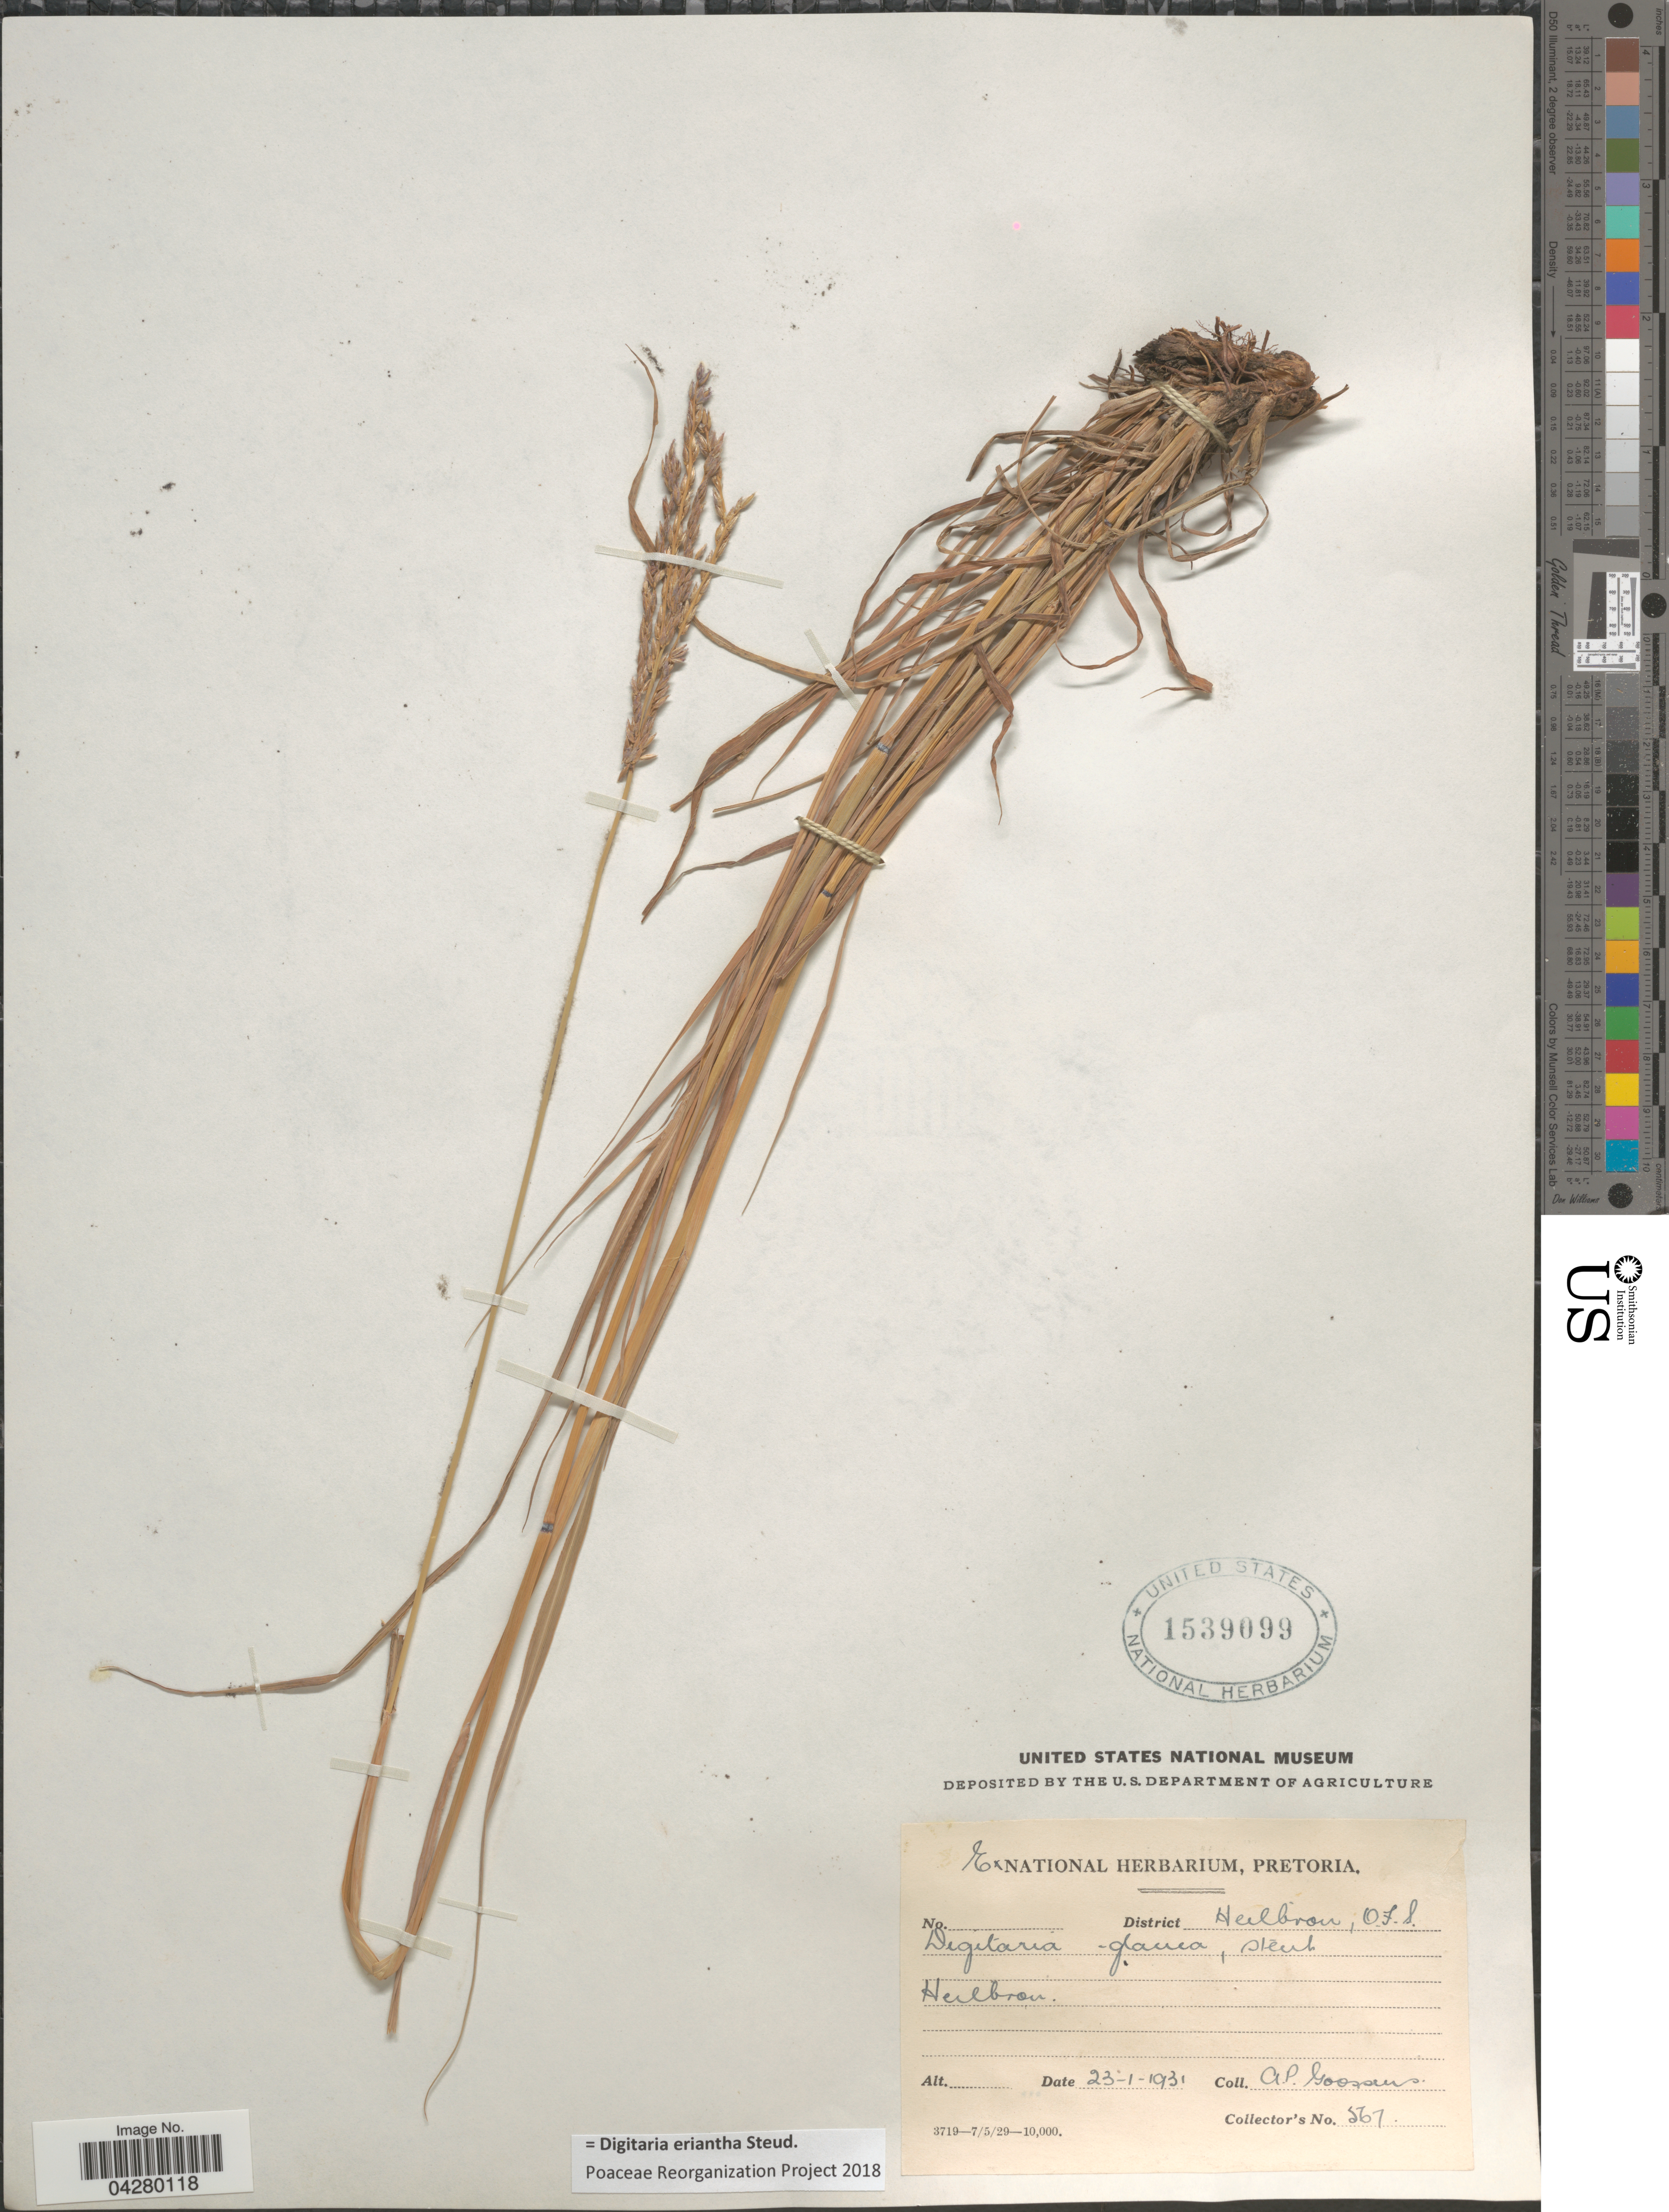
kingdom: Plantae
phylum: Tracheophyta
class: Liliopsida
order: Poales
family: Poaceae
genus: Digitaria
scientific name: Digitaria eriantha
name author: Steud.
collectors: A. P. G. Goossens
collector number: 567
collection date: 1931-01-23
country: South Africa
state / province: Free State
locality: District Heilbron. Heilbron.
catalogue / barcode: US 1539099